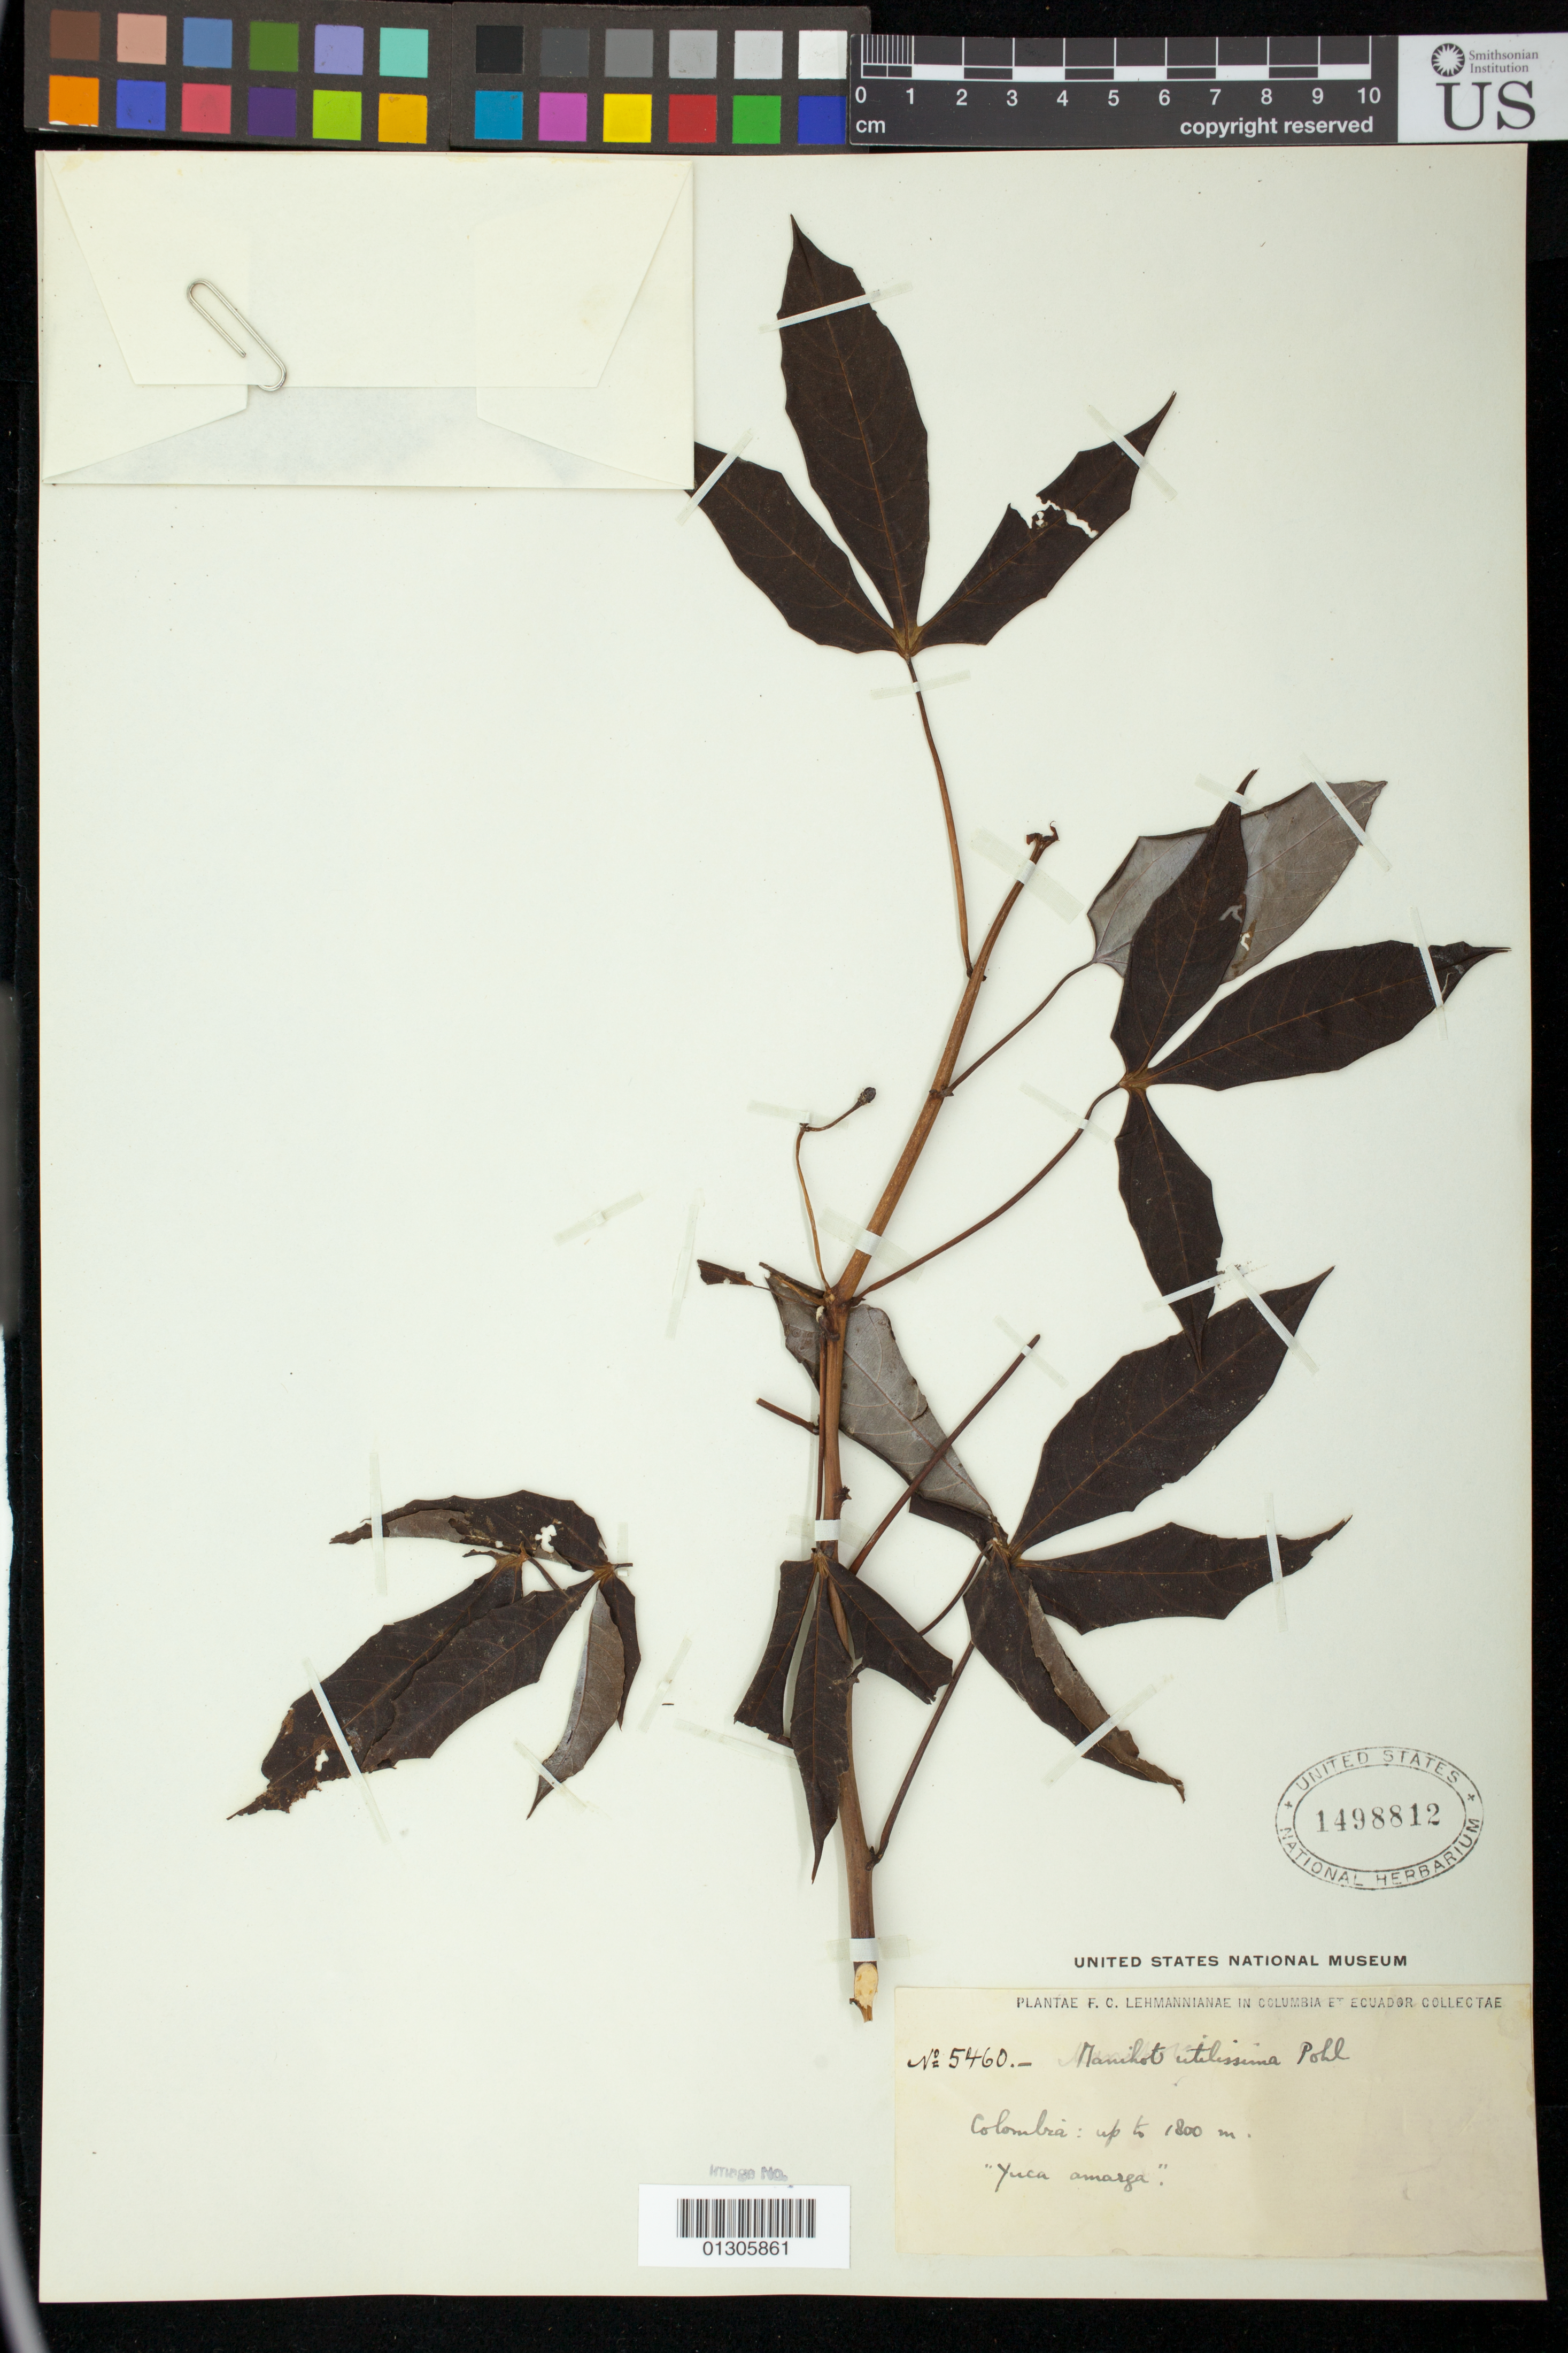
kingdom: Plantae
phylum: Tracheophyta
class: Magnoliopsida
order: Malpighiales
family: Euphorbiaceae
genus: Manihot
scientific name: Manihot esculenta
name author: Crantz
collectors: F. C. Lehmann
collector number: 5460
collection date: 1904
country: Colombia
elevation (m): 0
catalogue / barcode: US 1498812